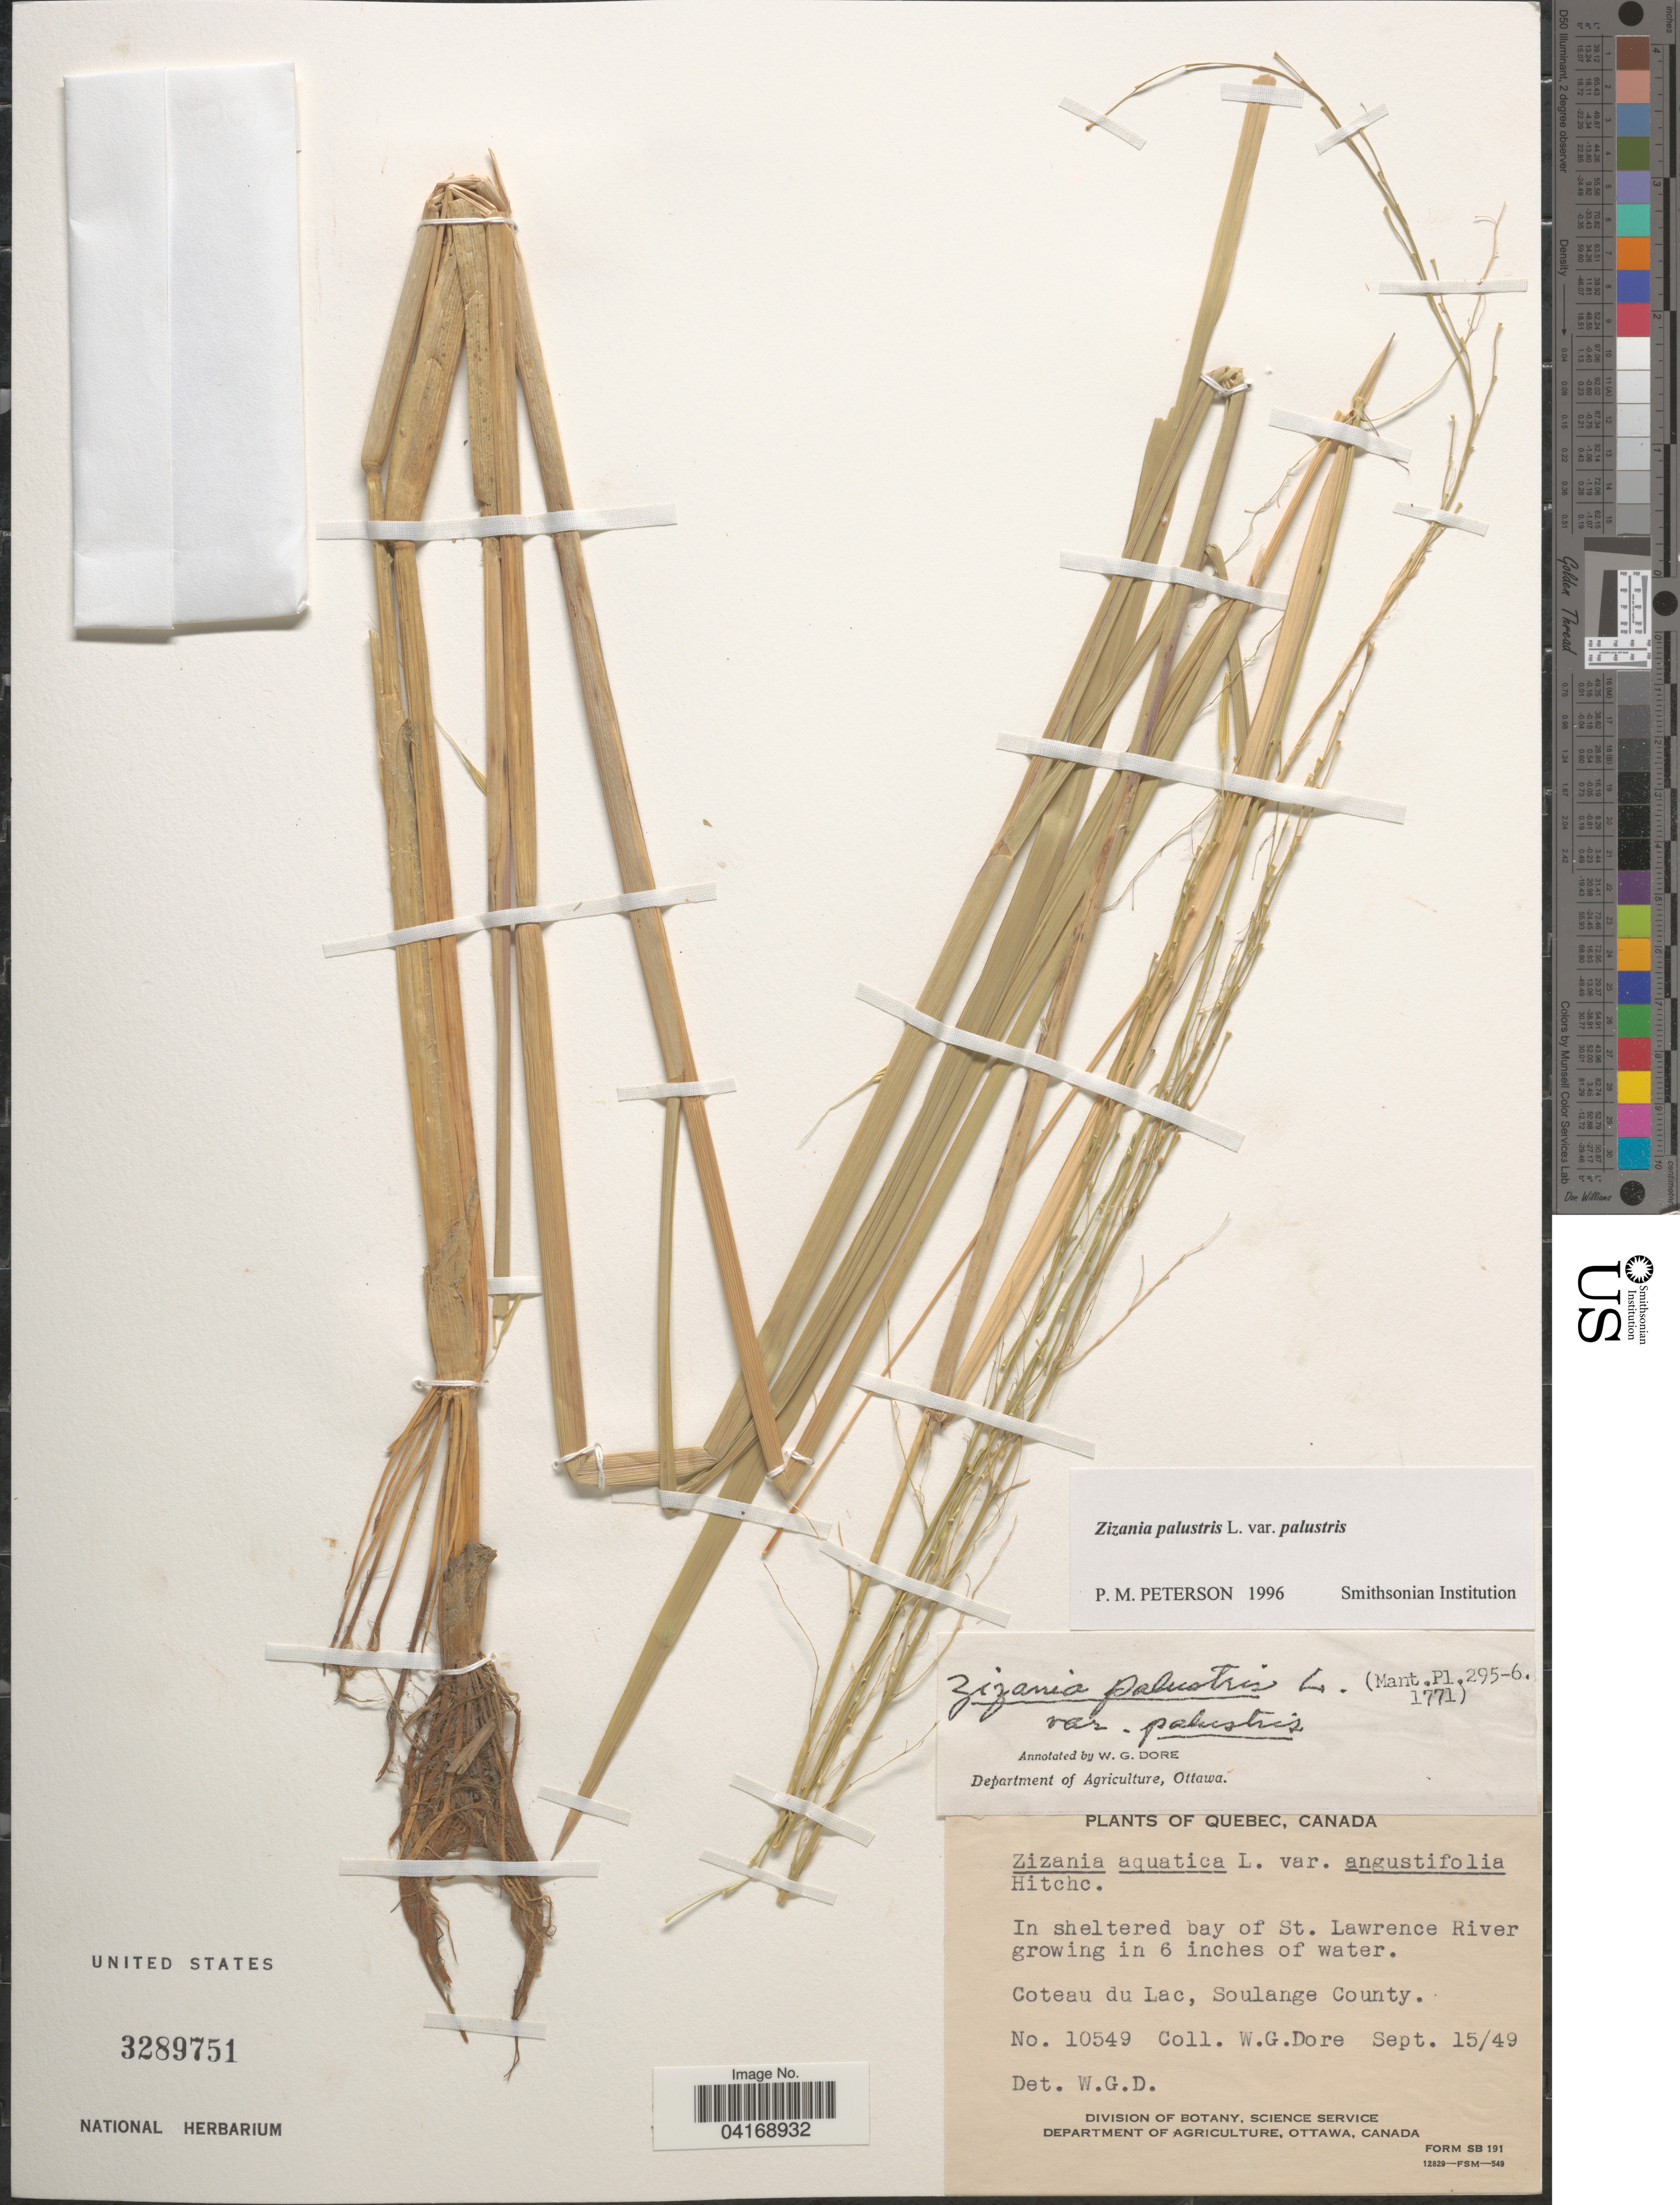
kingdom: Plantae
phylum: Tracheophyta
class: Liliopsida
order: Poales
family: Poaceae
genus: Zizania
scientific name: Zizania palustris var. palustris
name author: L.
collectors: W. Dore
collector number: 10549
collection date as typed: Transcribed d/m/y: 15/9/49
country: Canada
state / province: Quebec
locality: In sheltered bay of St. Lawrence River. Coteau du Lac, Soulange County.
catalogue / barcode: US 3289751